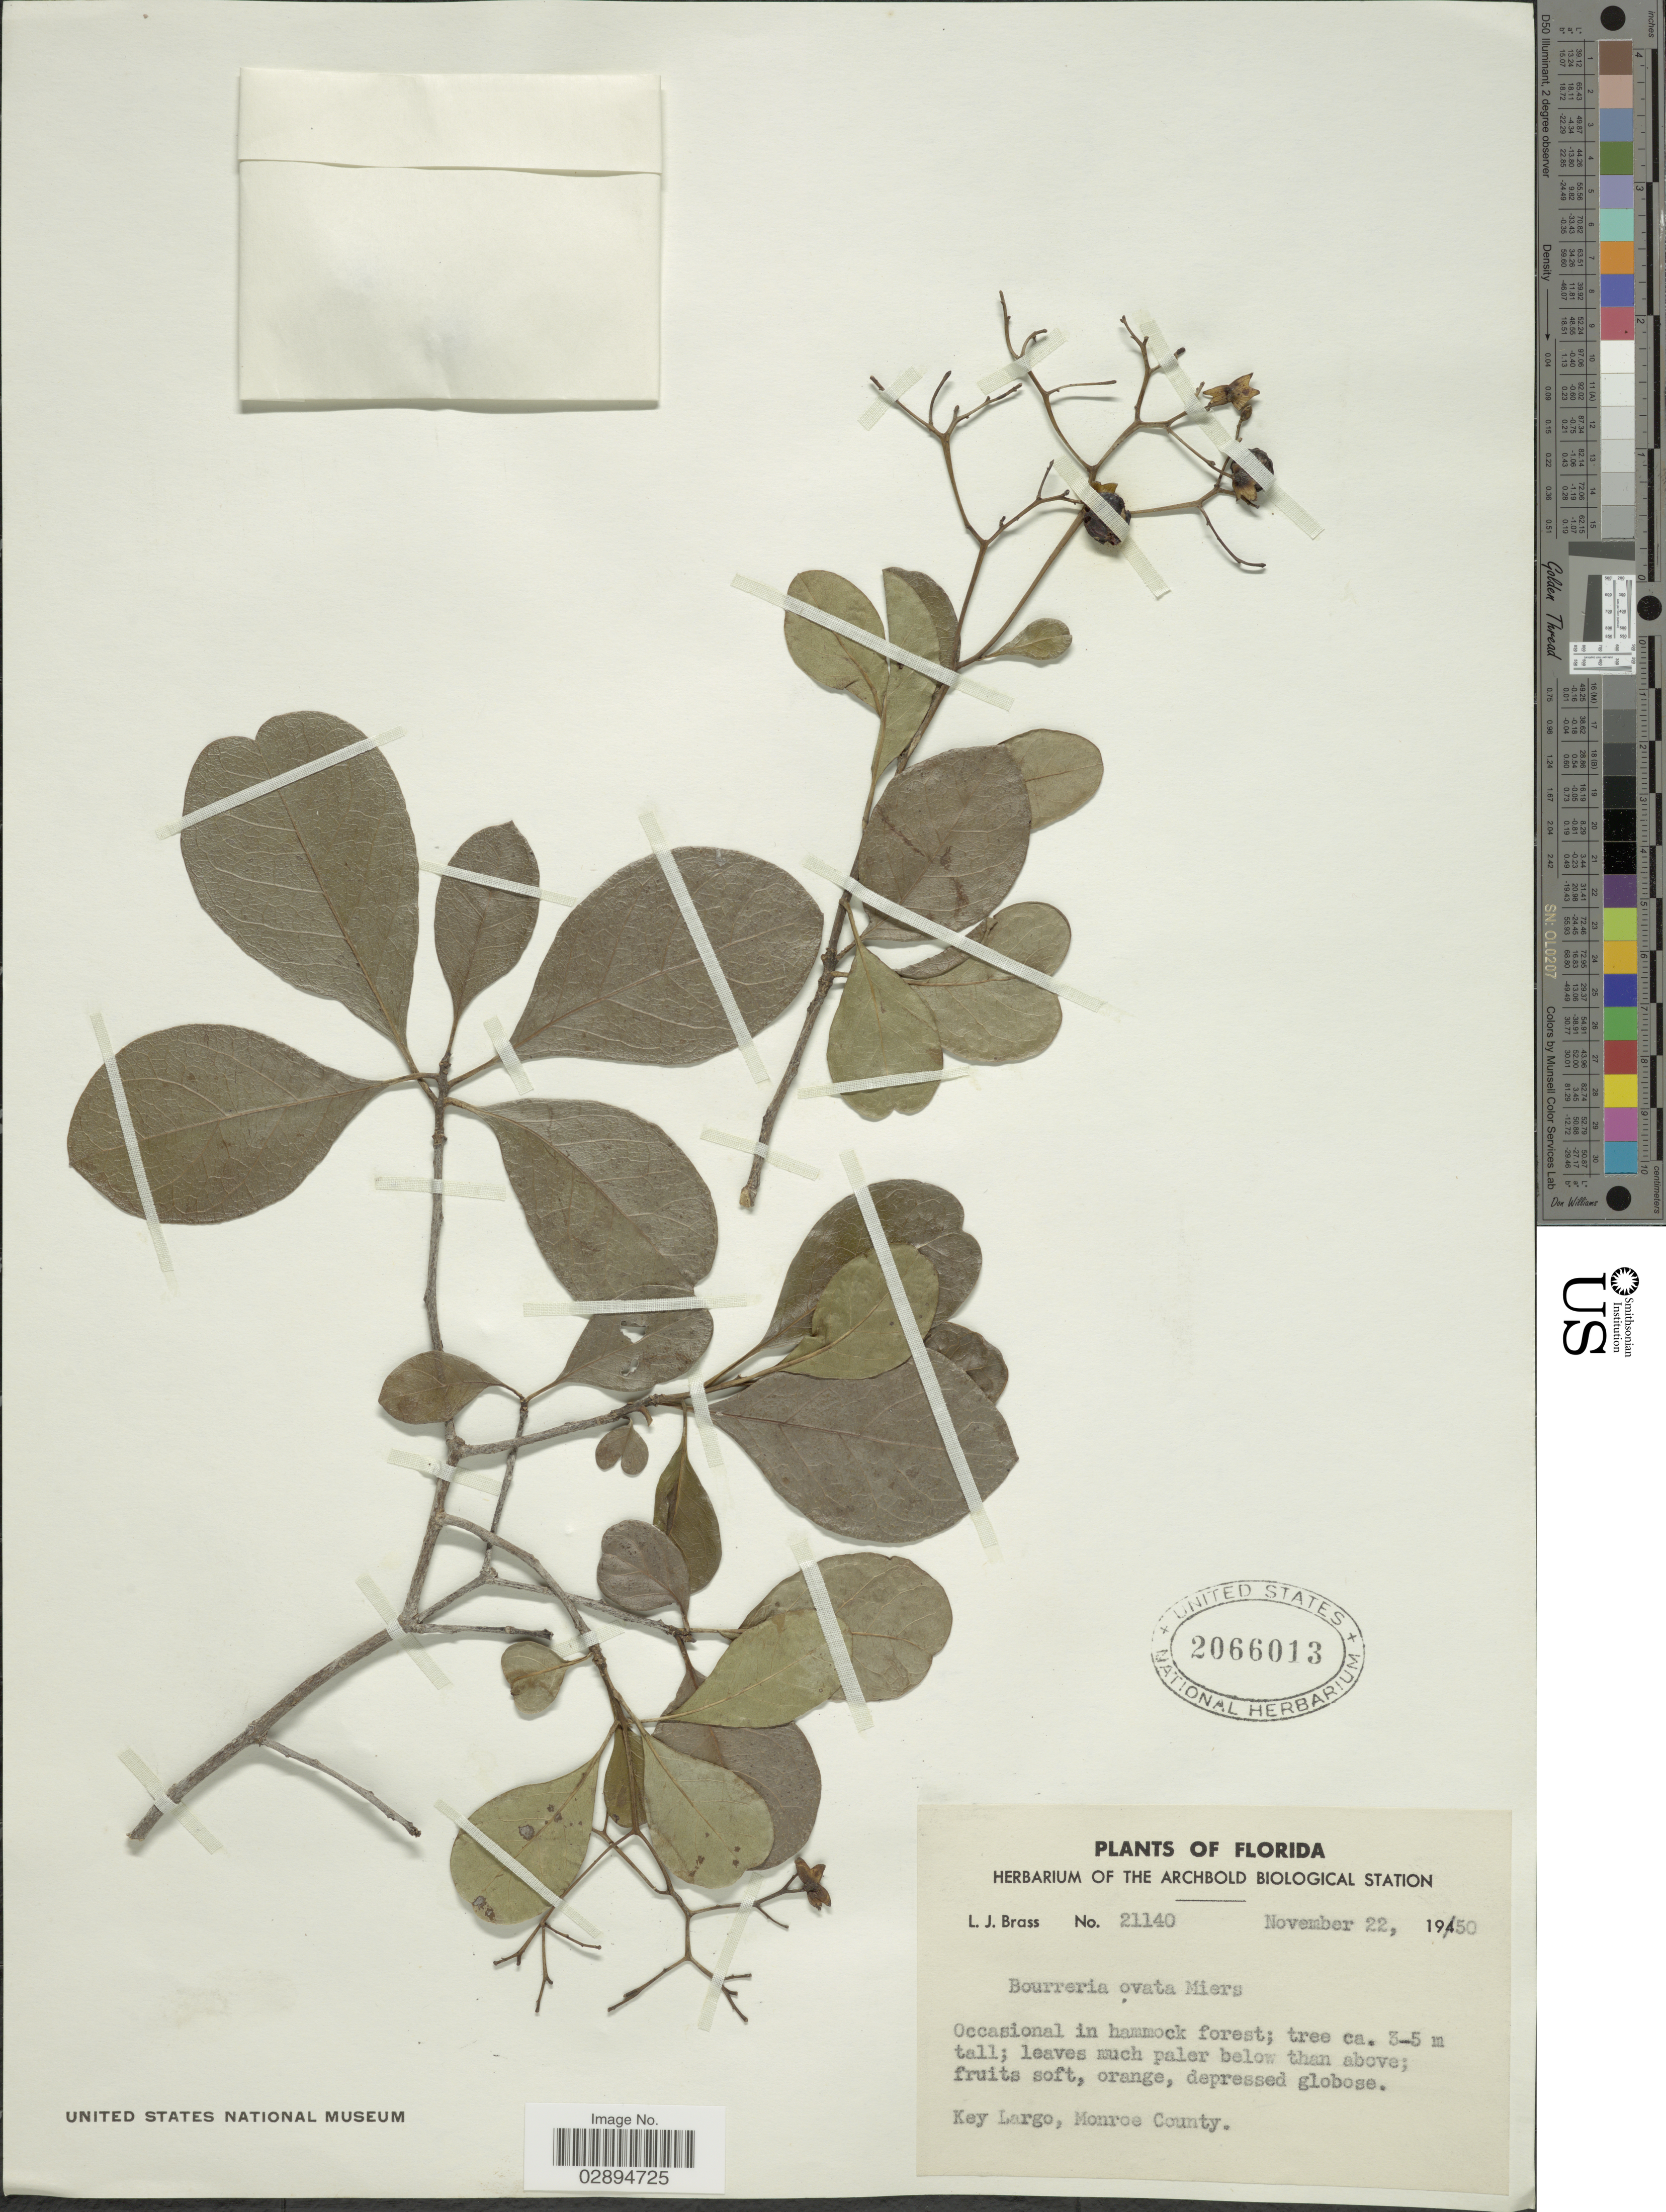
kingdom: Plantae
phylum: Tracheophyta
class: Magnoliopsida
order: Boraginales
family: Ehretiaceae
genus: Bourreria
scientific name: Bourreria ovata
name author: Miers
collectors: L. J. Brass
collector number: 21140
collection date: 1950-11-22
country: United States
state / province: Florida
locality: Occasional in hammock forest. Key Largo, Monroe County.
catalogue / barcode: US 2066013